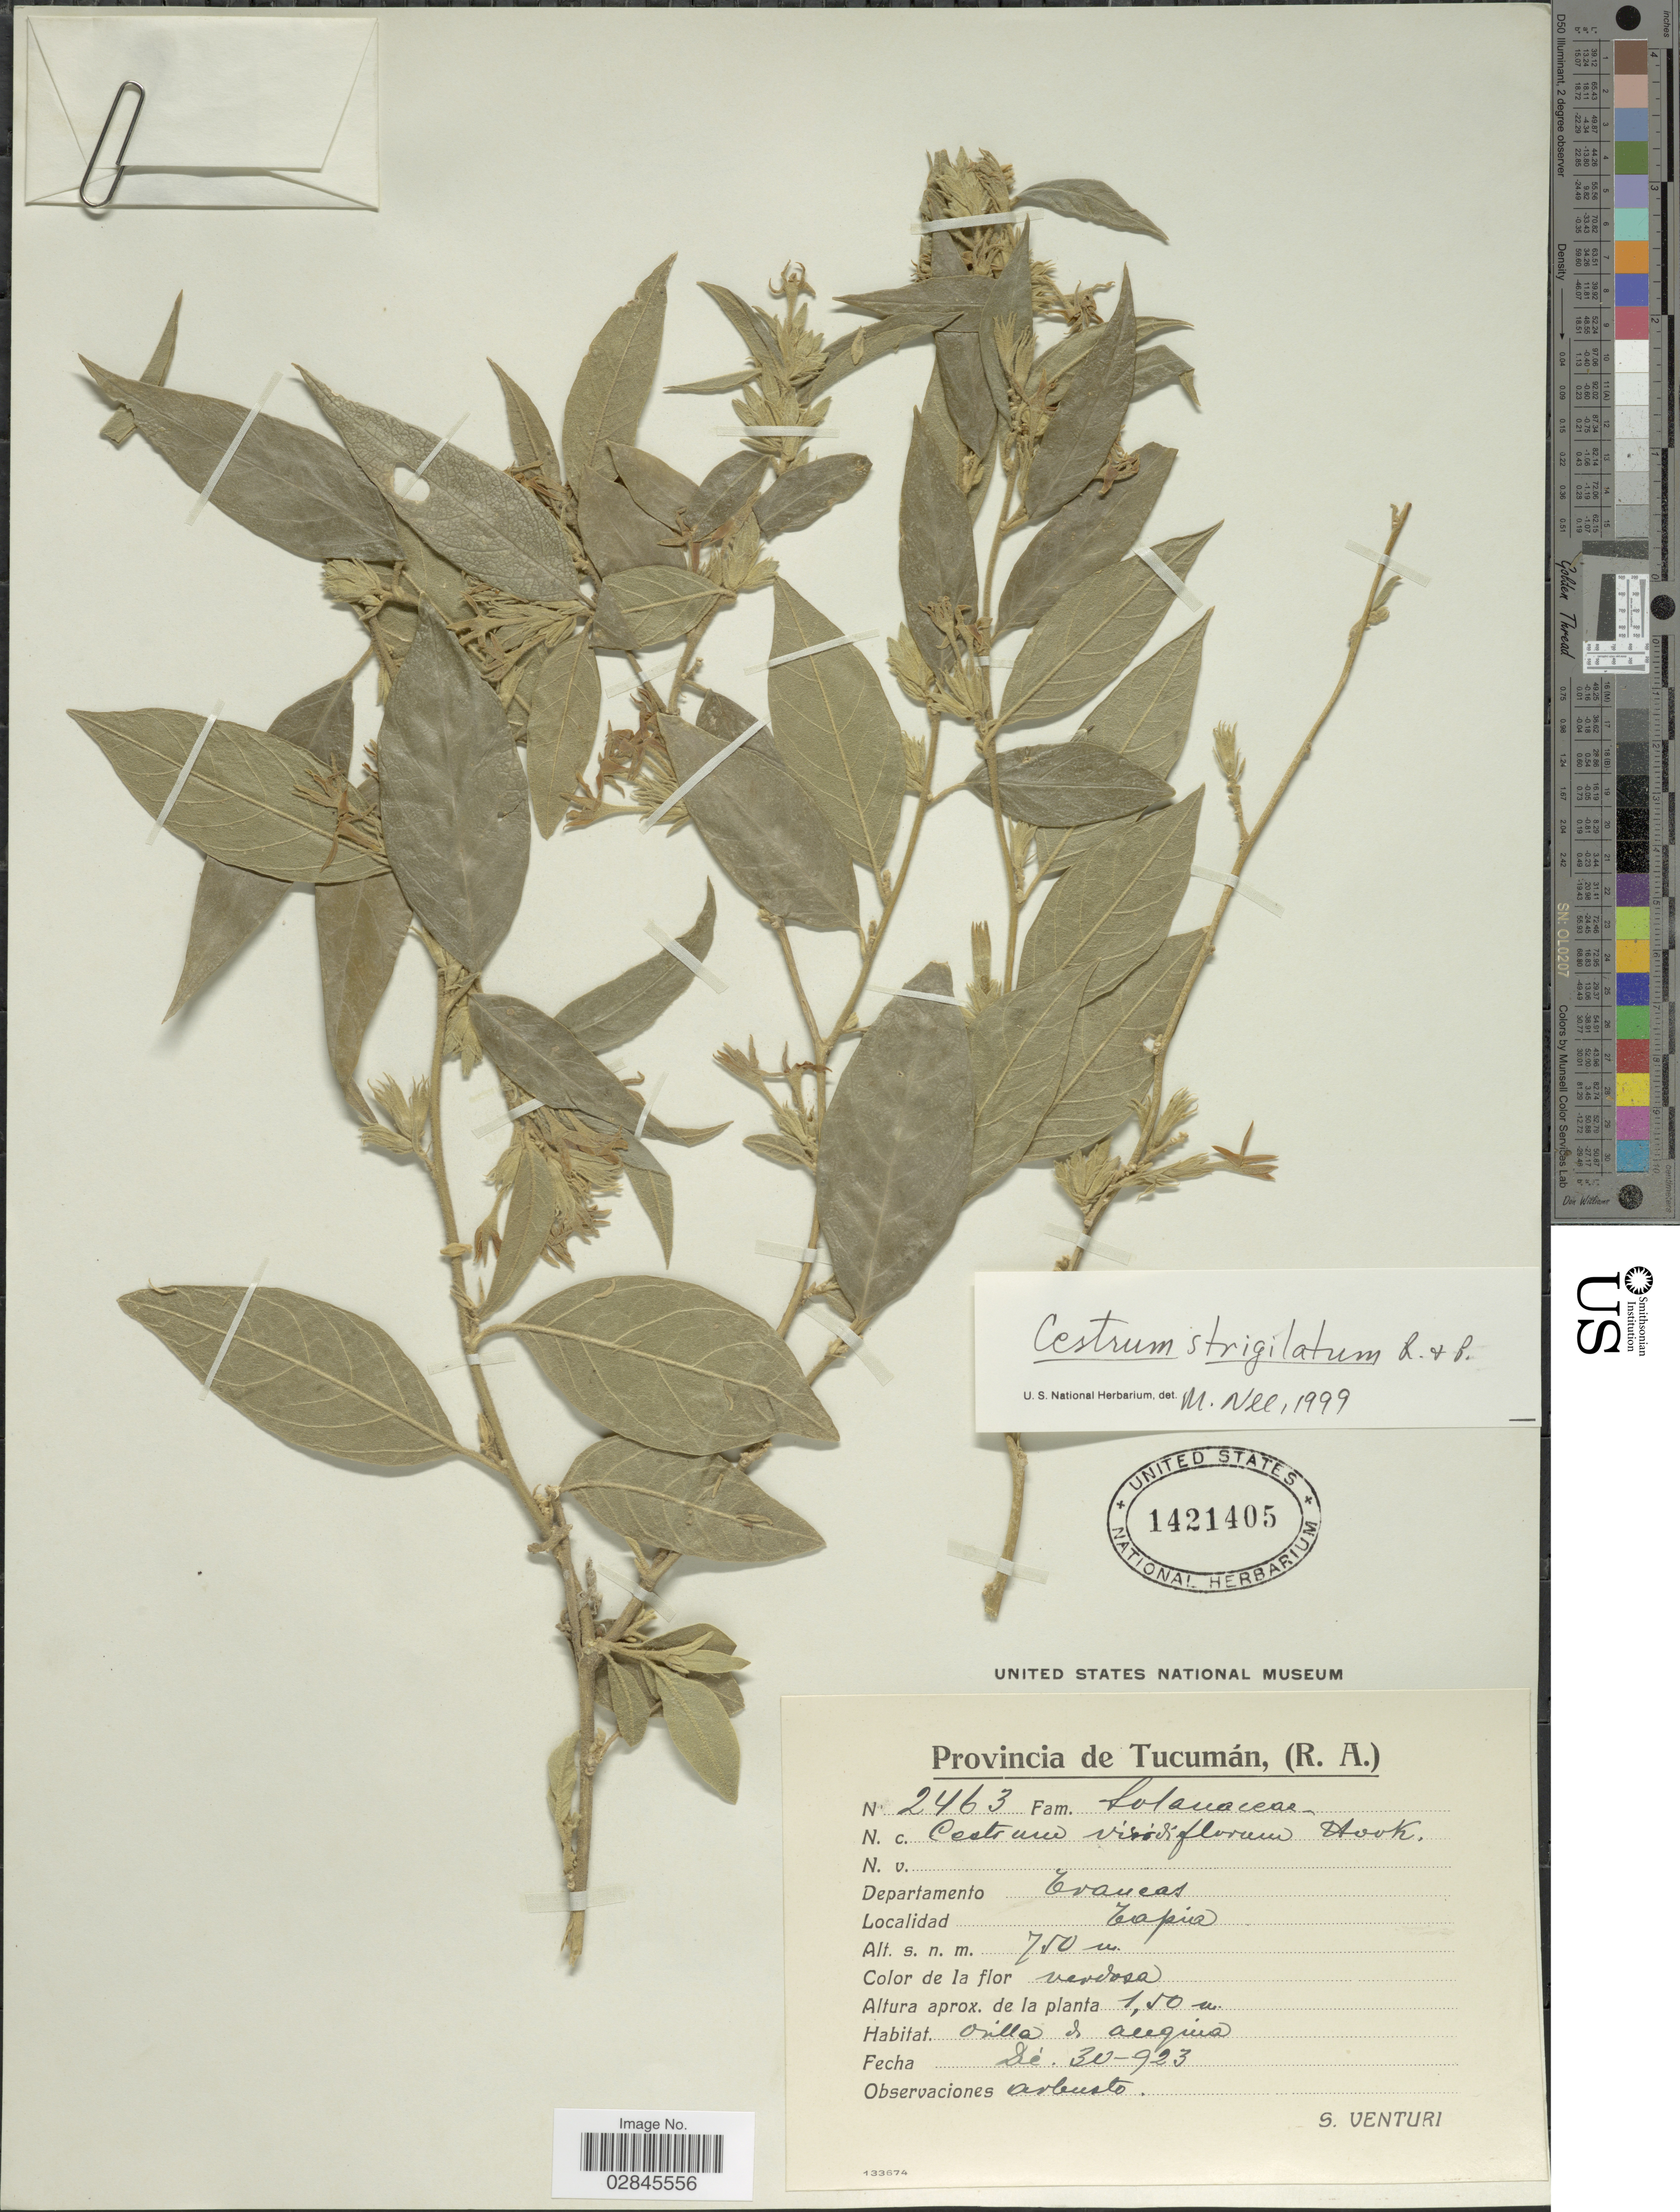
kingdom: Plantae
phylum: Tracheophyta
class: Magnoliopsida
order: Solanales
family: Solanaceae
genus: Cestrum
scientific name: Cestrum strigilatum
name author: Ruiz & Pav.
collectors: S. Venturi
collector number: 2463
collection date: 1923-12-30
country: Argentina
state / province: Tucuman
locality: Departamento Trancas. Tapia.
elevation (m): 750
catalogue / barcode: US 1421405